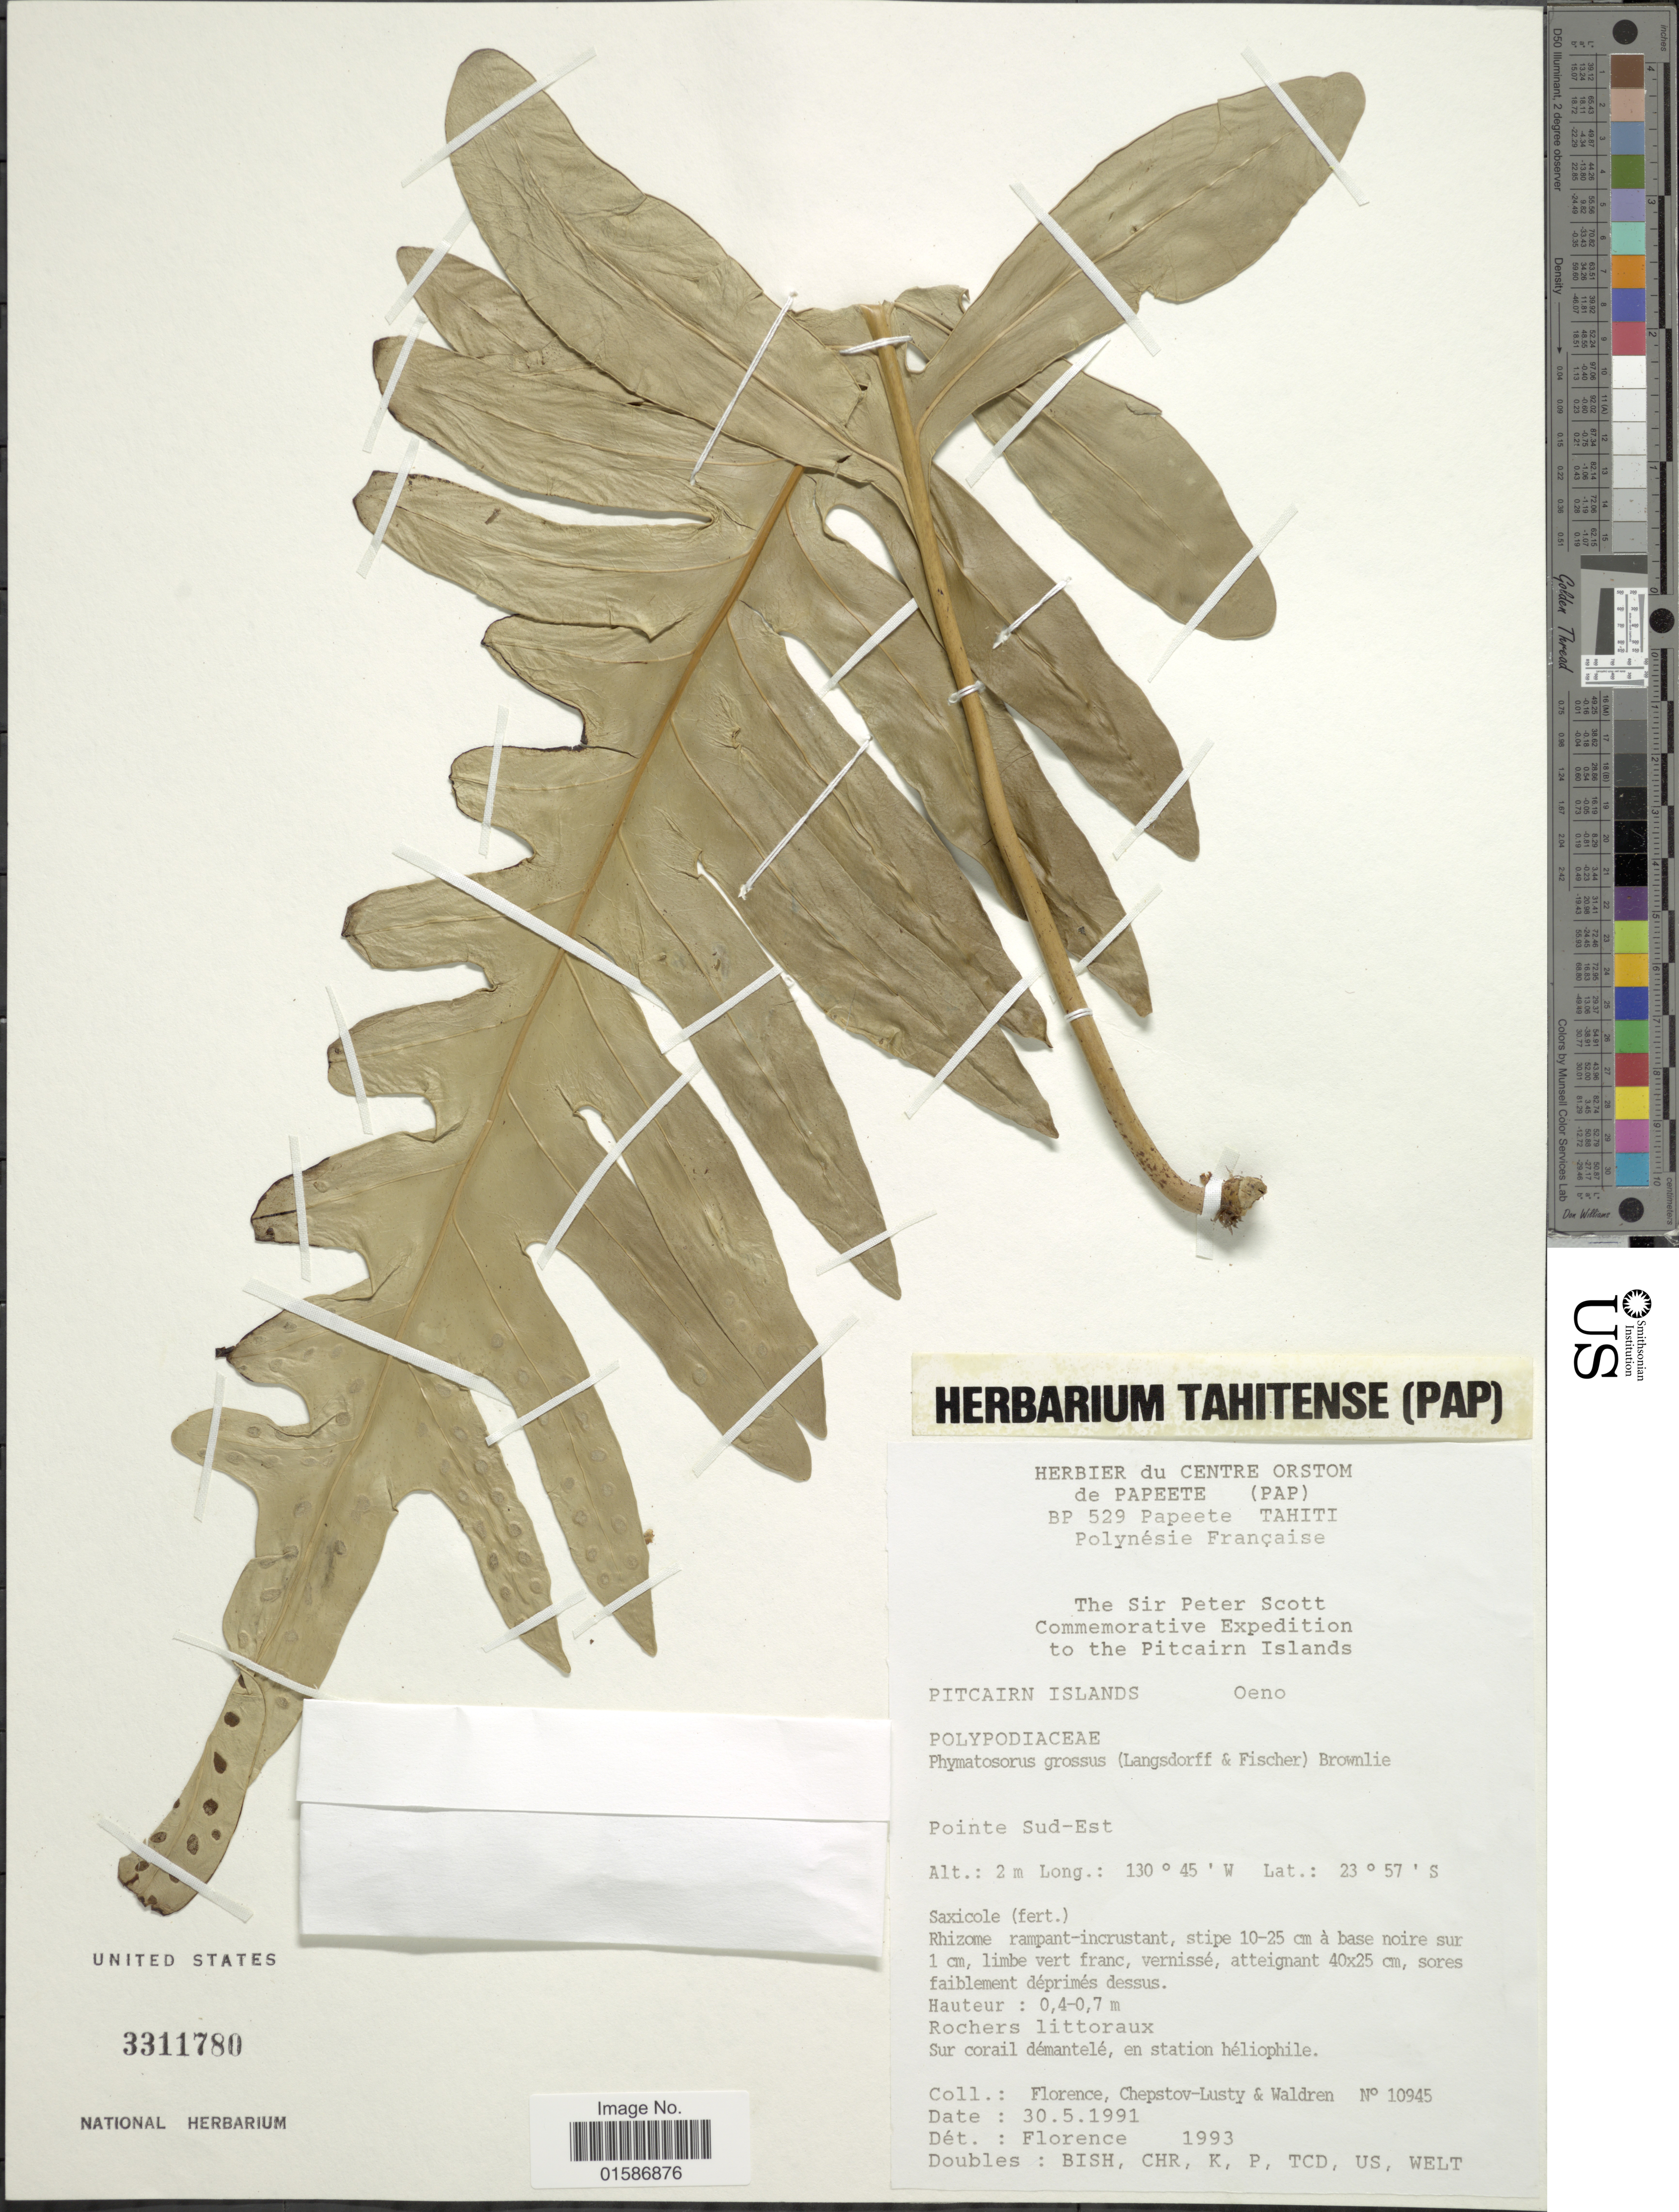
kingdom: Plantae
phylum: Tracheophyta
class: Polypodiopsida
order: Polypodiales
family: Polypodiaceae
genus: Microsorum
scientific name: Microsorum grossum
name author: (Langsd. & Fisch.) S.B. Andrews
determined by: Wagner, W. L., (BOT), Smithsonian Institution - National Museum of Natural History (UNITED STATES)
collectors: -. Florence, -. Chepstov-lusty & Waldren, --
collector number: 10945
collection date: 1991-05-30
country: Pitcairn Islands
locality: Oenoe, Pointe Sud-Este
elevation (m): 2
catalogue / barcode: US 3311780